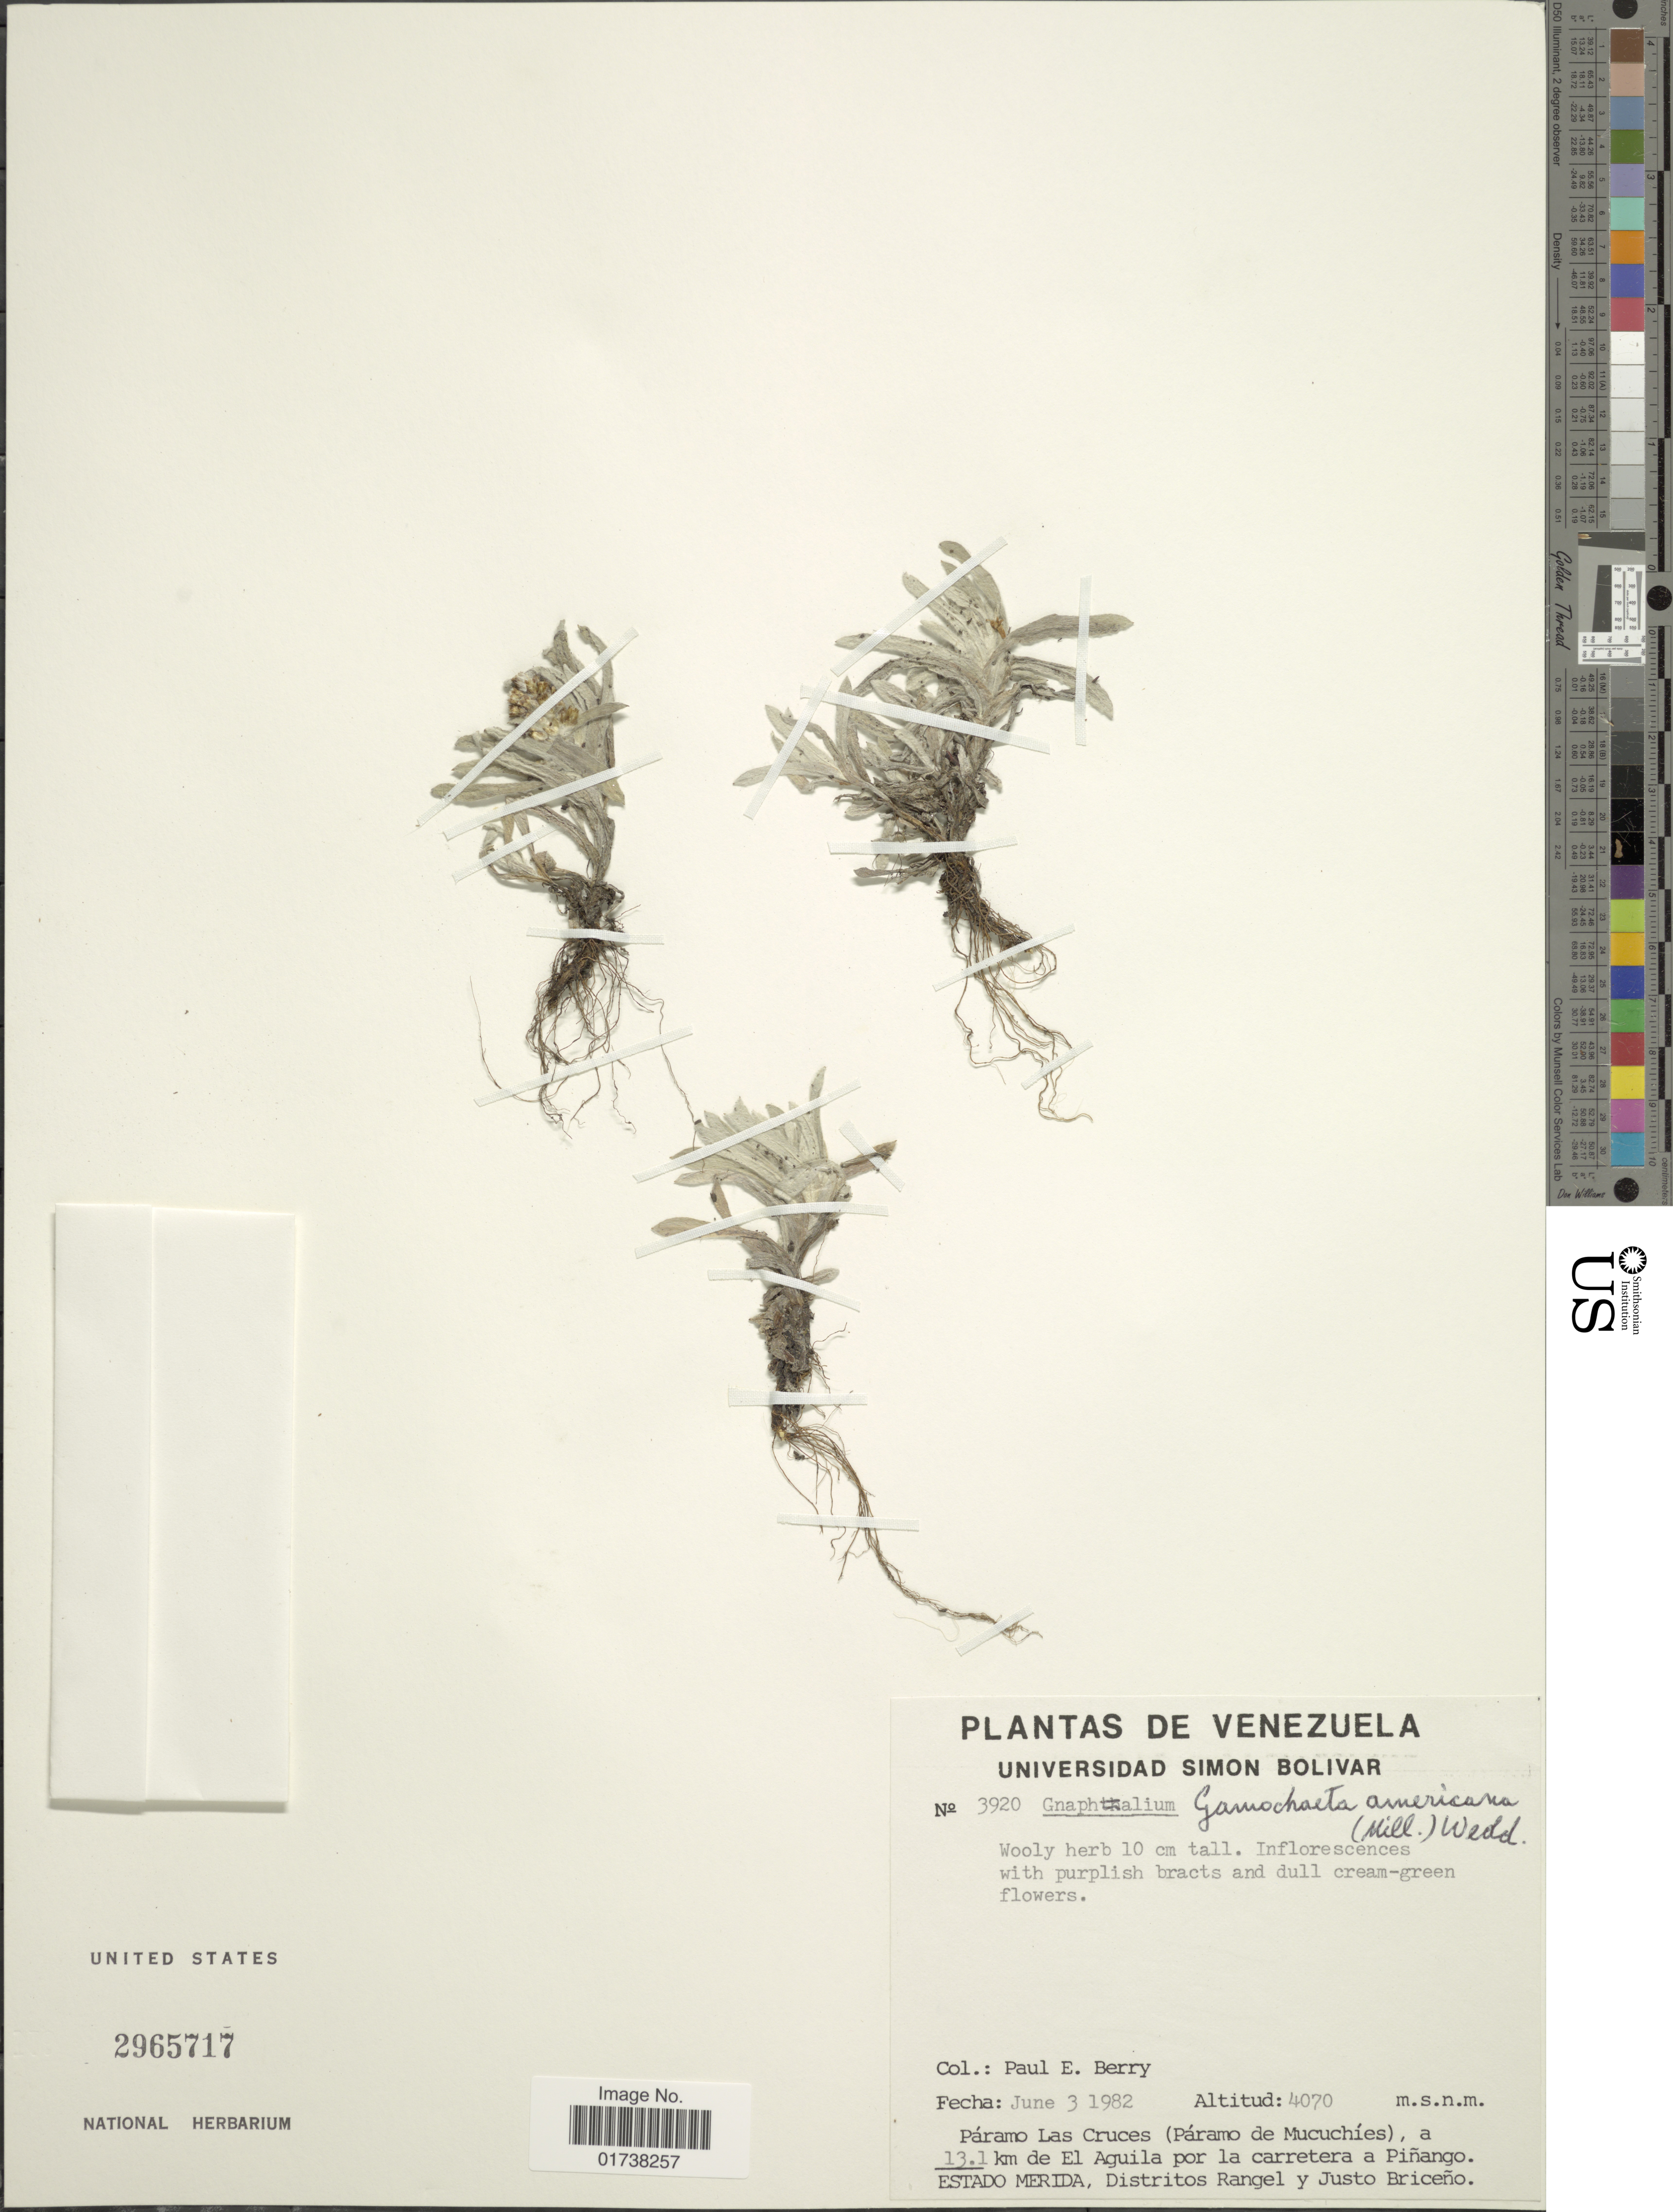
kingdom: Plantae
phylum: Tracheophyta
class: Magnoliopsida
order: Asterales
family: Asteraceae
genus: Gamochaeta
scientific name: Gamochaeta americana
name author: (Mill.) Wedd.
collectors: P. E. Berry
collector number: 3920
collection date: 1982-06-03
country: Venezuela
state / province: Mérida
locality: Paramo Las Cruces (Paramo de Mucuchies), a 13.1 km de El Aguila por la carretera a Piñango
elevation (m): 4070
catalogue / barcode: US 2965717